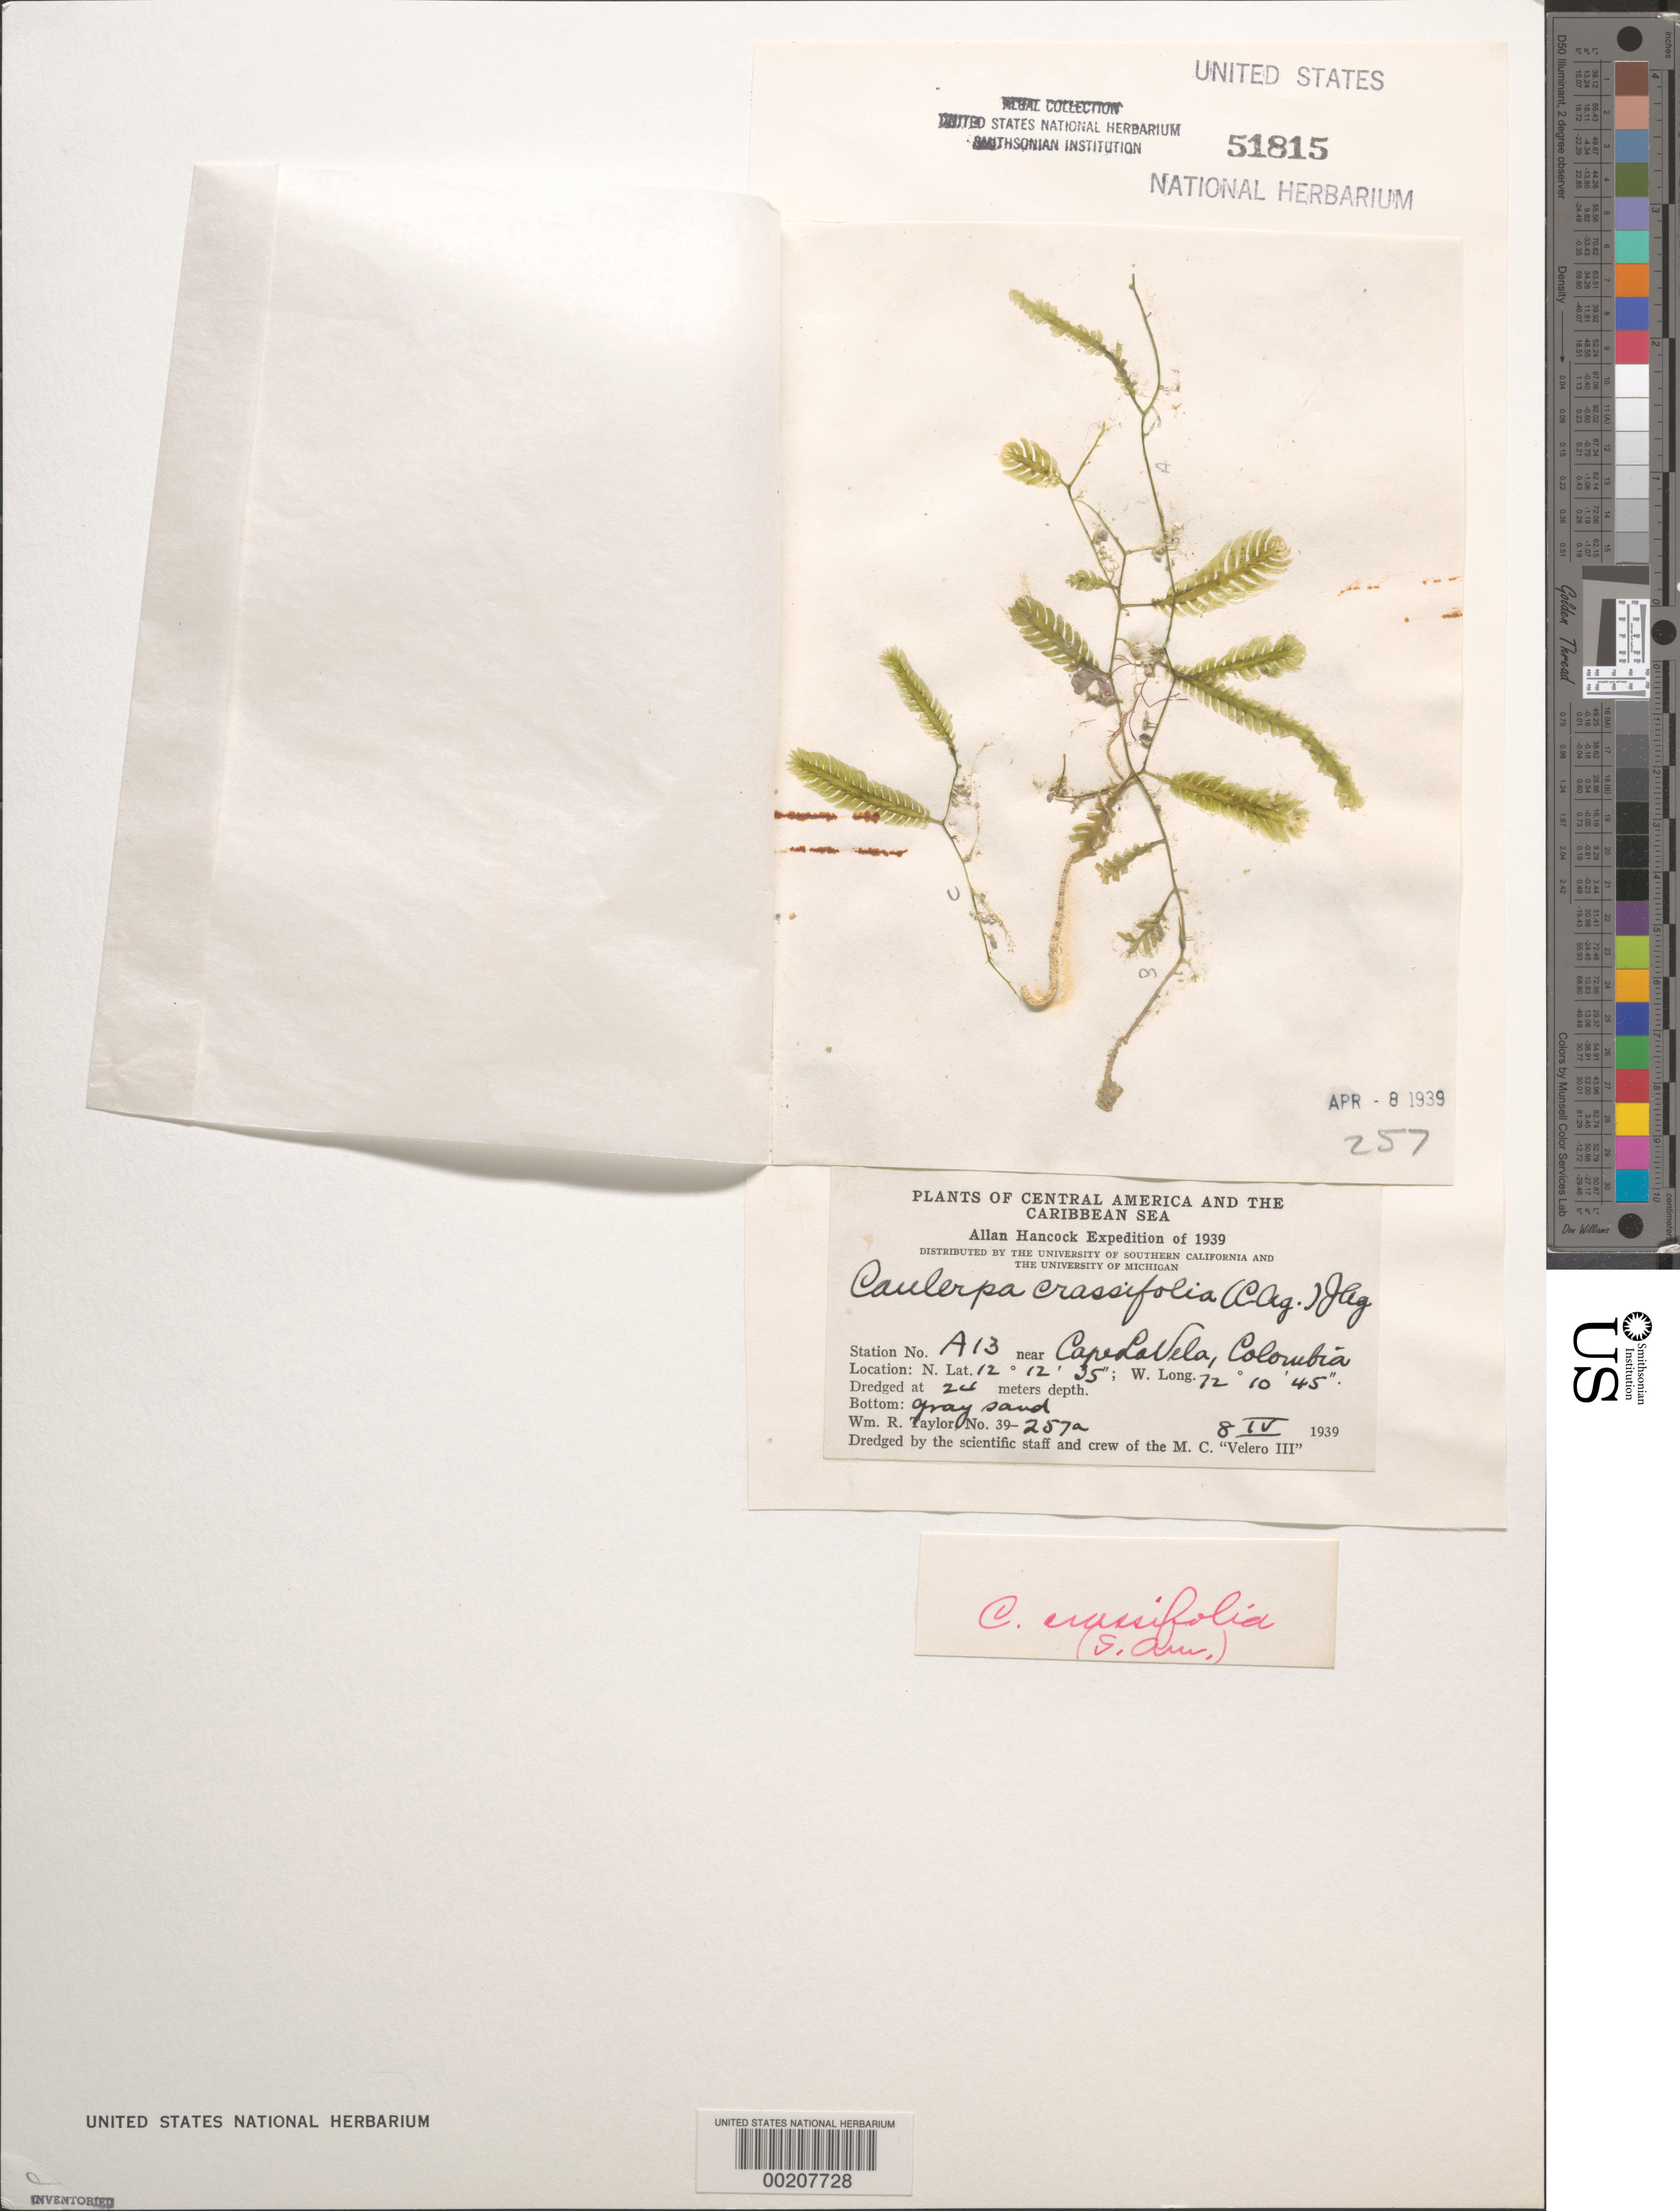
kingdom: Plantae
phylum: Chlorophyta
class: Ulvophyceae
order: Cladophorales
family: Cladophoraceae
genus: Cladophora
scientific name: Cladophora glomerata var. crassior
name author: (C. Agardh) C. Hoek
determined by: Algae name updating Project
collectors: W. R. Taylor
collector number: WRT 39-257a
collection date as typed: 08 Apr 1939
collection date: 1939-04-08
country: Colombia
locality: Near Cape la Vela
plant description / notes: Allan Hancock Expedition of 1939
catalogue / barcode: US 51815